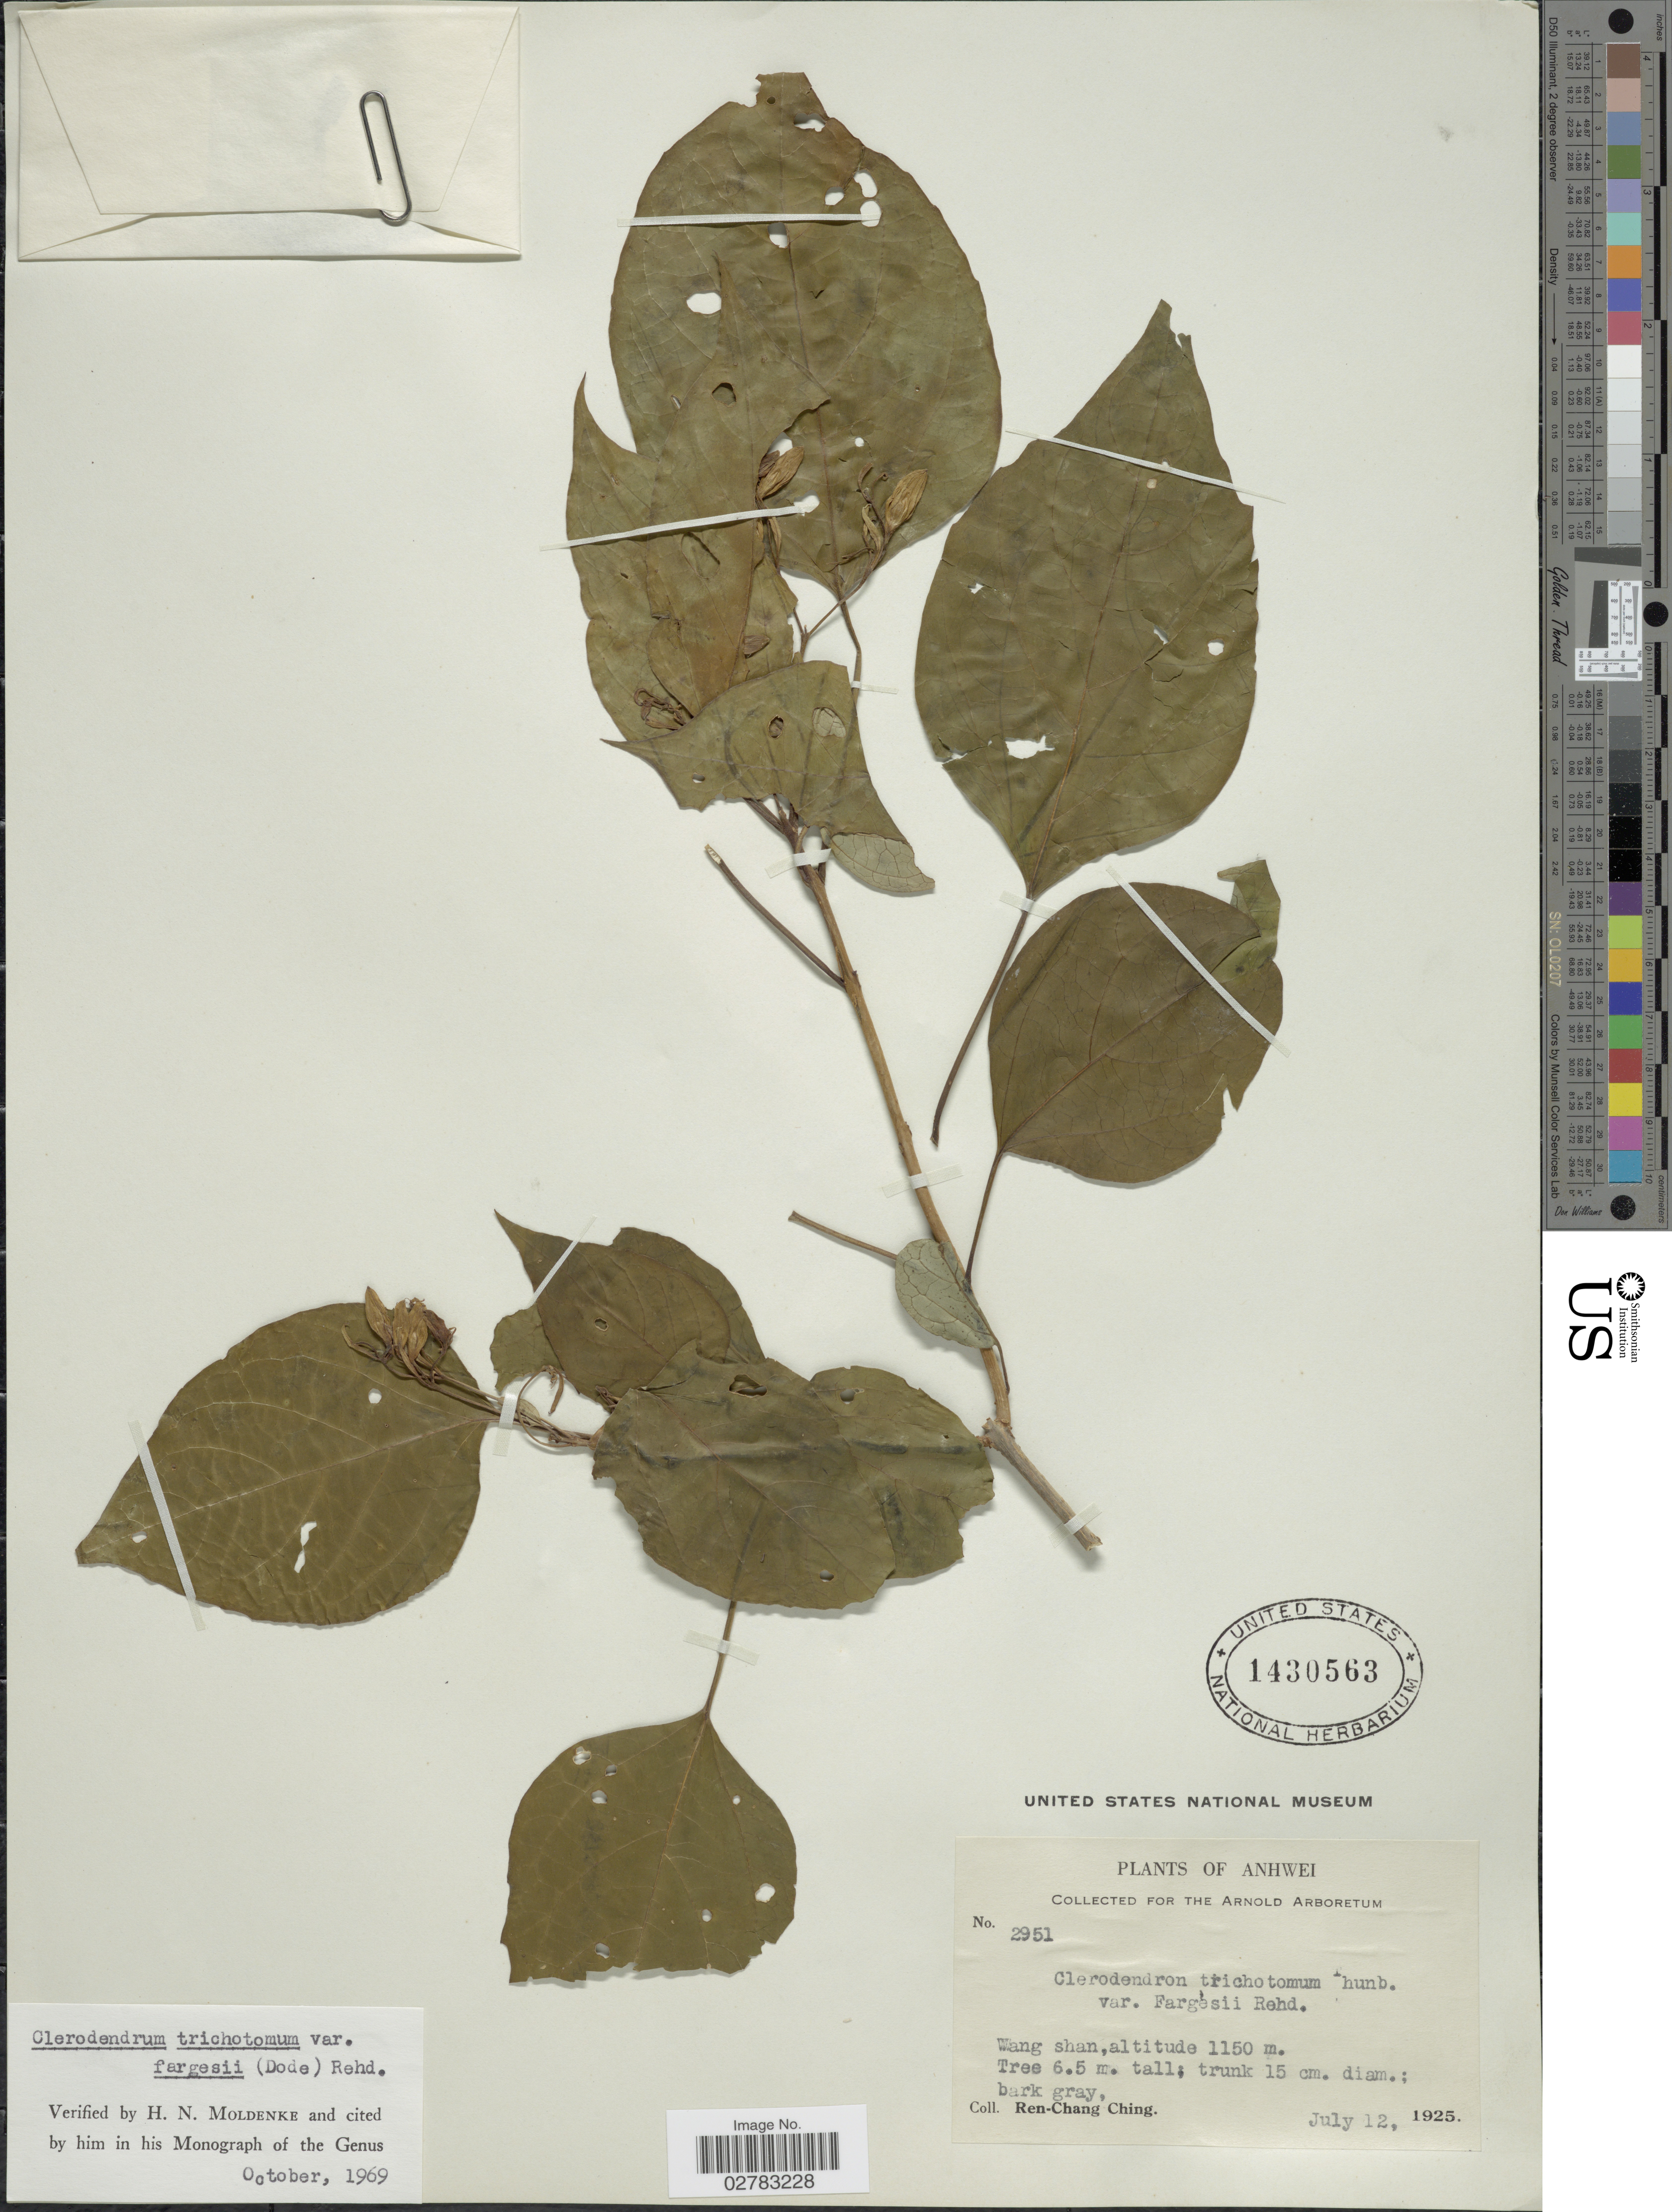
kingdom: Plantae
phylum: Tracheophyta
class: Magnoliopsida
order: Lamiales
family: Lamiaceae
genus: Clerodendrum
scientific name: Clerodendrum trichotomum var. fargesii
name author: (Dode) Rehder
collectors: R. C. Ching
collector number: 2951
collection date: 1925-07-12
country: China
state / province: Anhui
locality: Wang shan.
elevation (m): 1150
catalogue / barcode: US 1430563